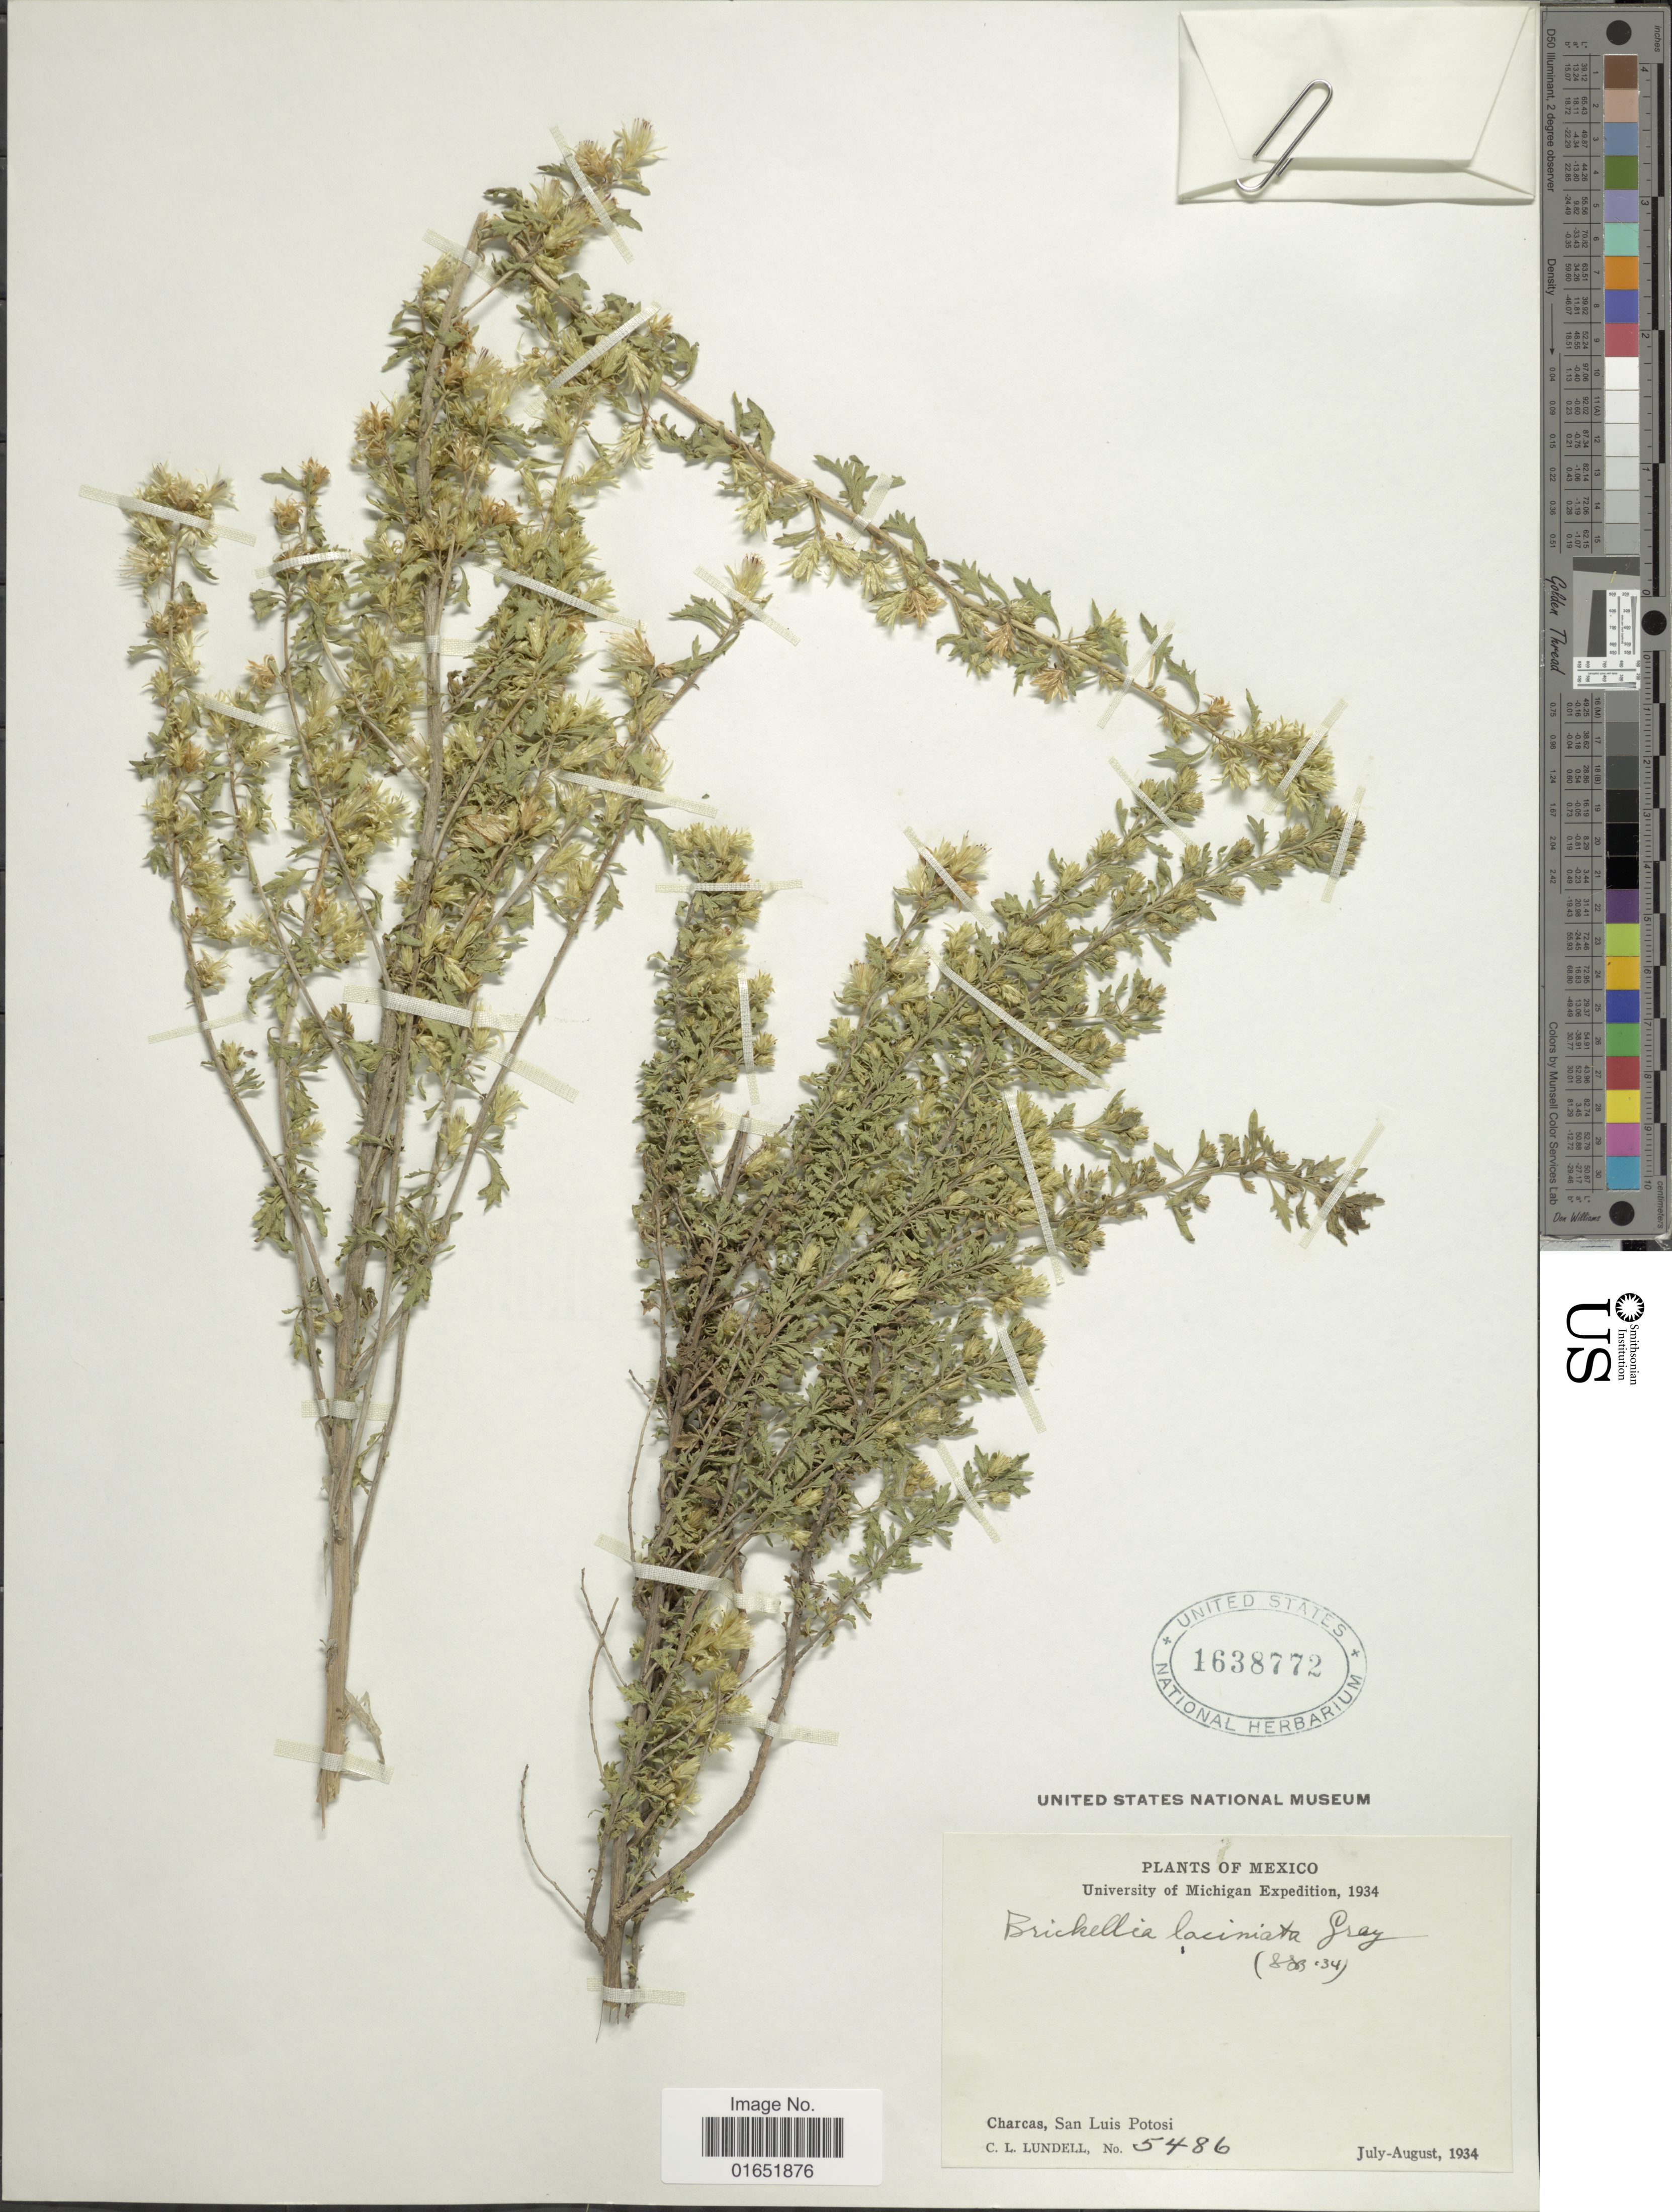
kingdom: Plantae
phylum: Tracheophyta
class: Magnoliopsida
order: Asterales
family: Asteraceae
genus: Brickellia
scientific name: Brickellia laciniata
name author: A. Gray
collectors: C. L. Lundell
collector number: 5486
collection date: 1934-07/1934-08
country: Mexico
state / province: San Luis Potosí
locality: Charcas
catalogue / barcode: US 1638772